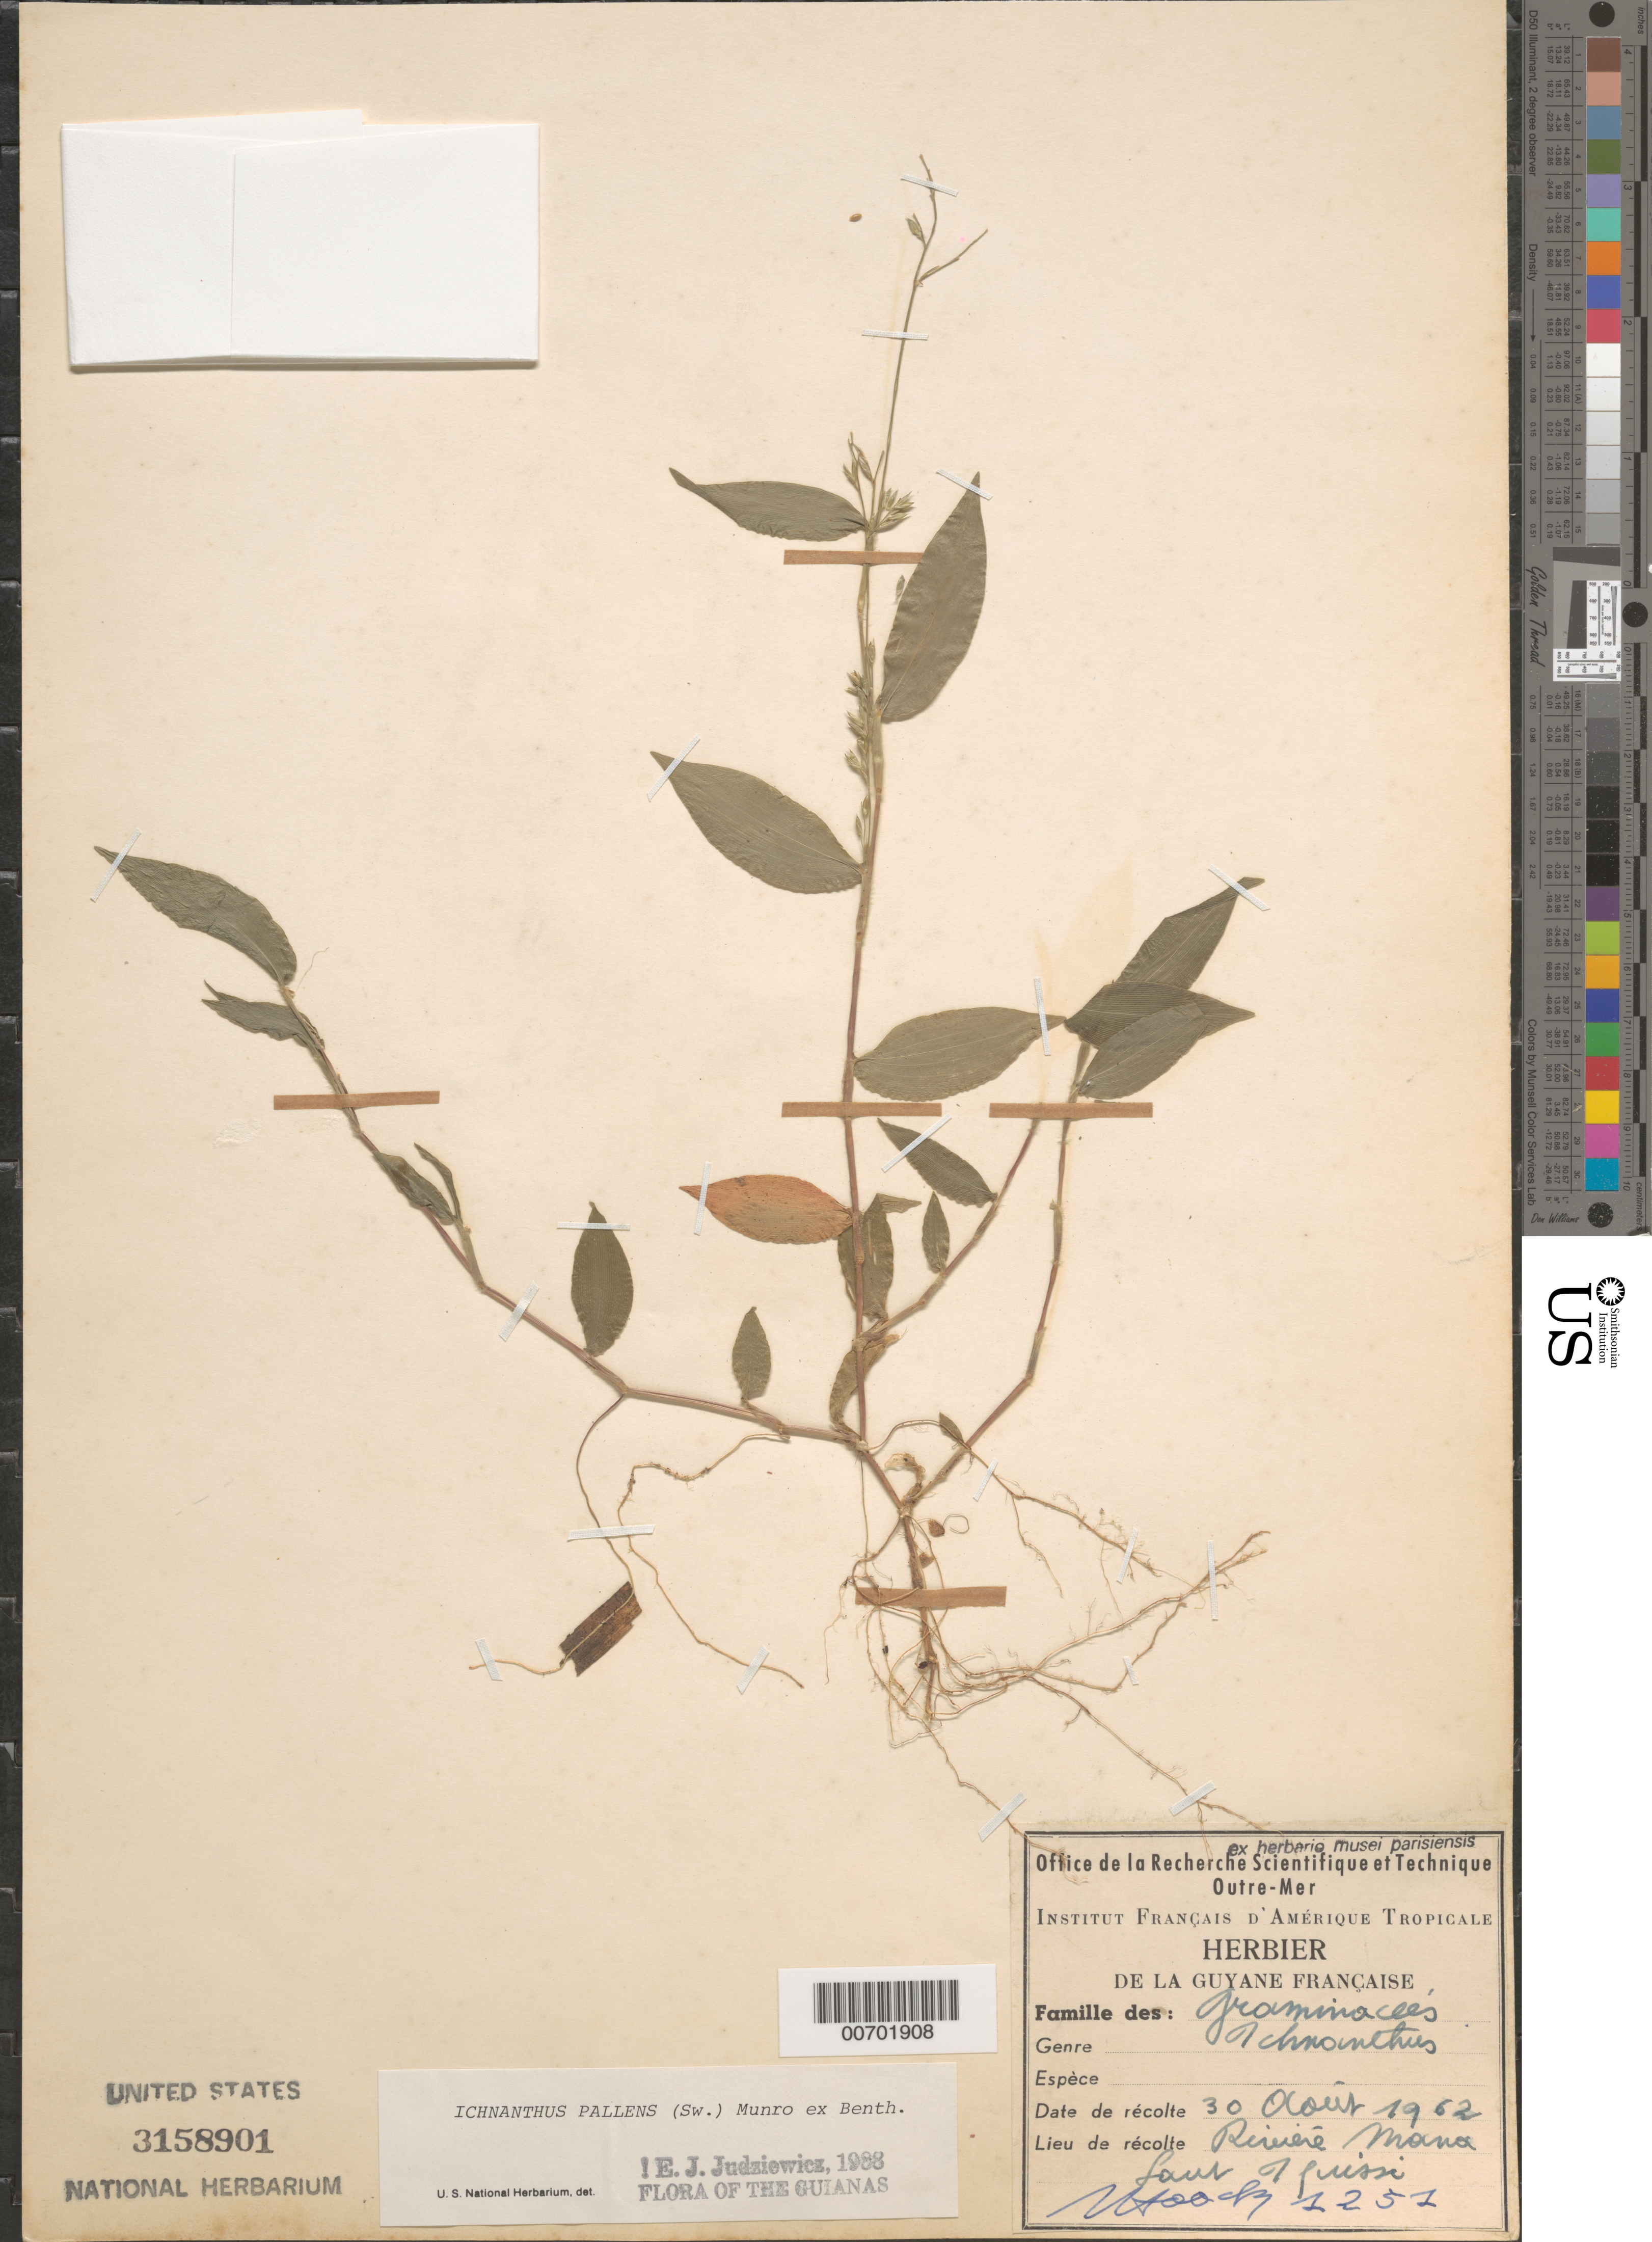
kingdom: Plantae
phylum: Tracheophyta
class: Liliopsida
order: Poales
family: Poaceae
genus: Ichnanthus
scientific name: Ichnanthus pallens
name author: (Sw.) Munro ex Benth.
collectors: J. Hoock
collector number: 1251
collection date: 1962-08-30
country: French Guiana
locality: Guyane Francaise. Rivierè Mana Saut Ifuisi. [interpreted]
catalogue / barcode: US 3158901